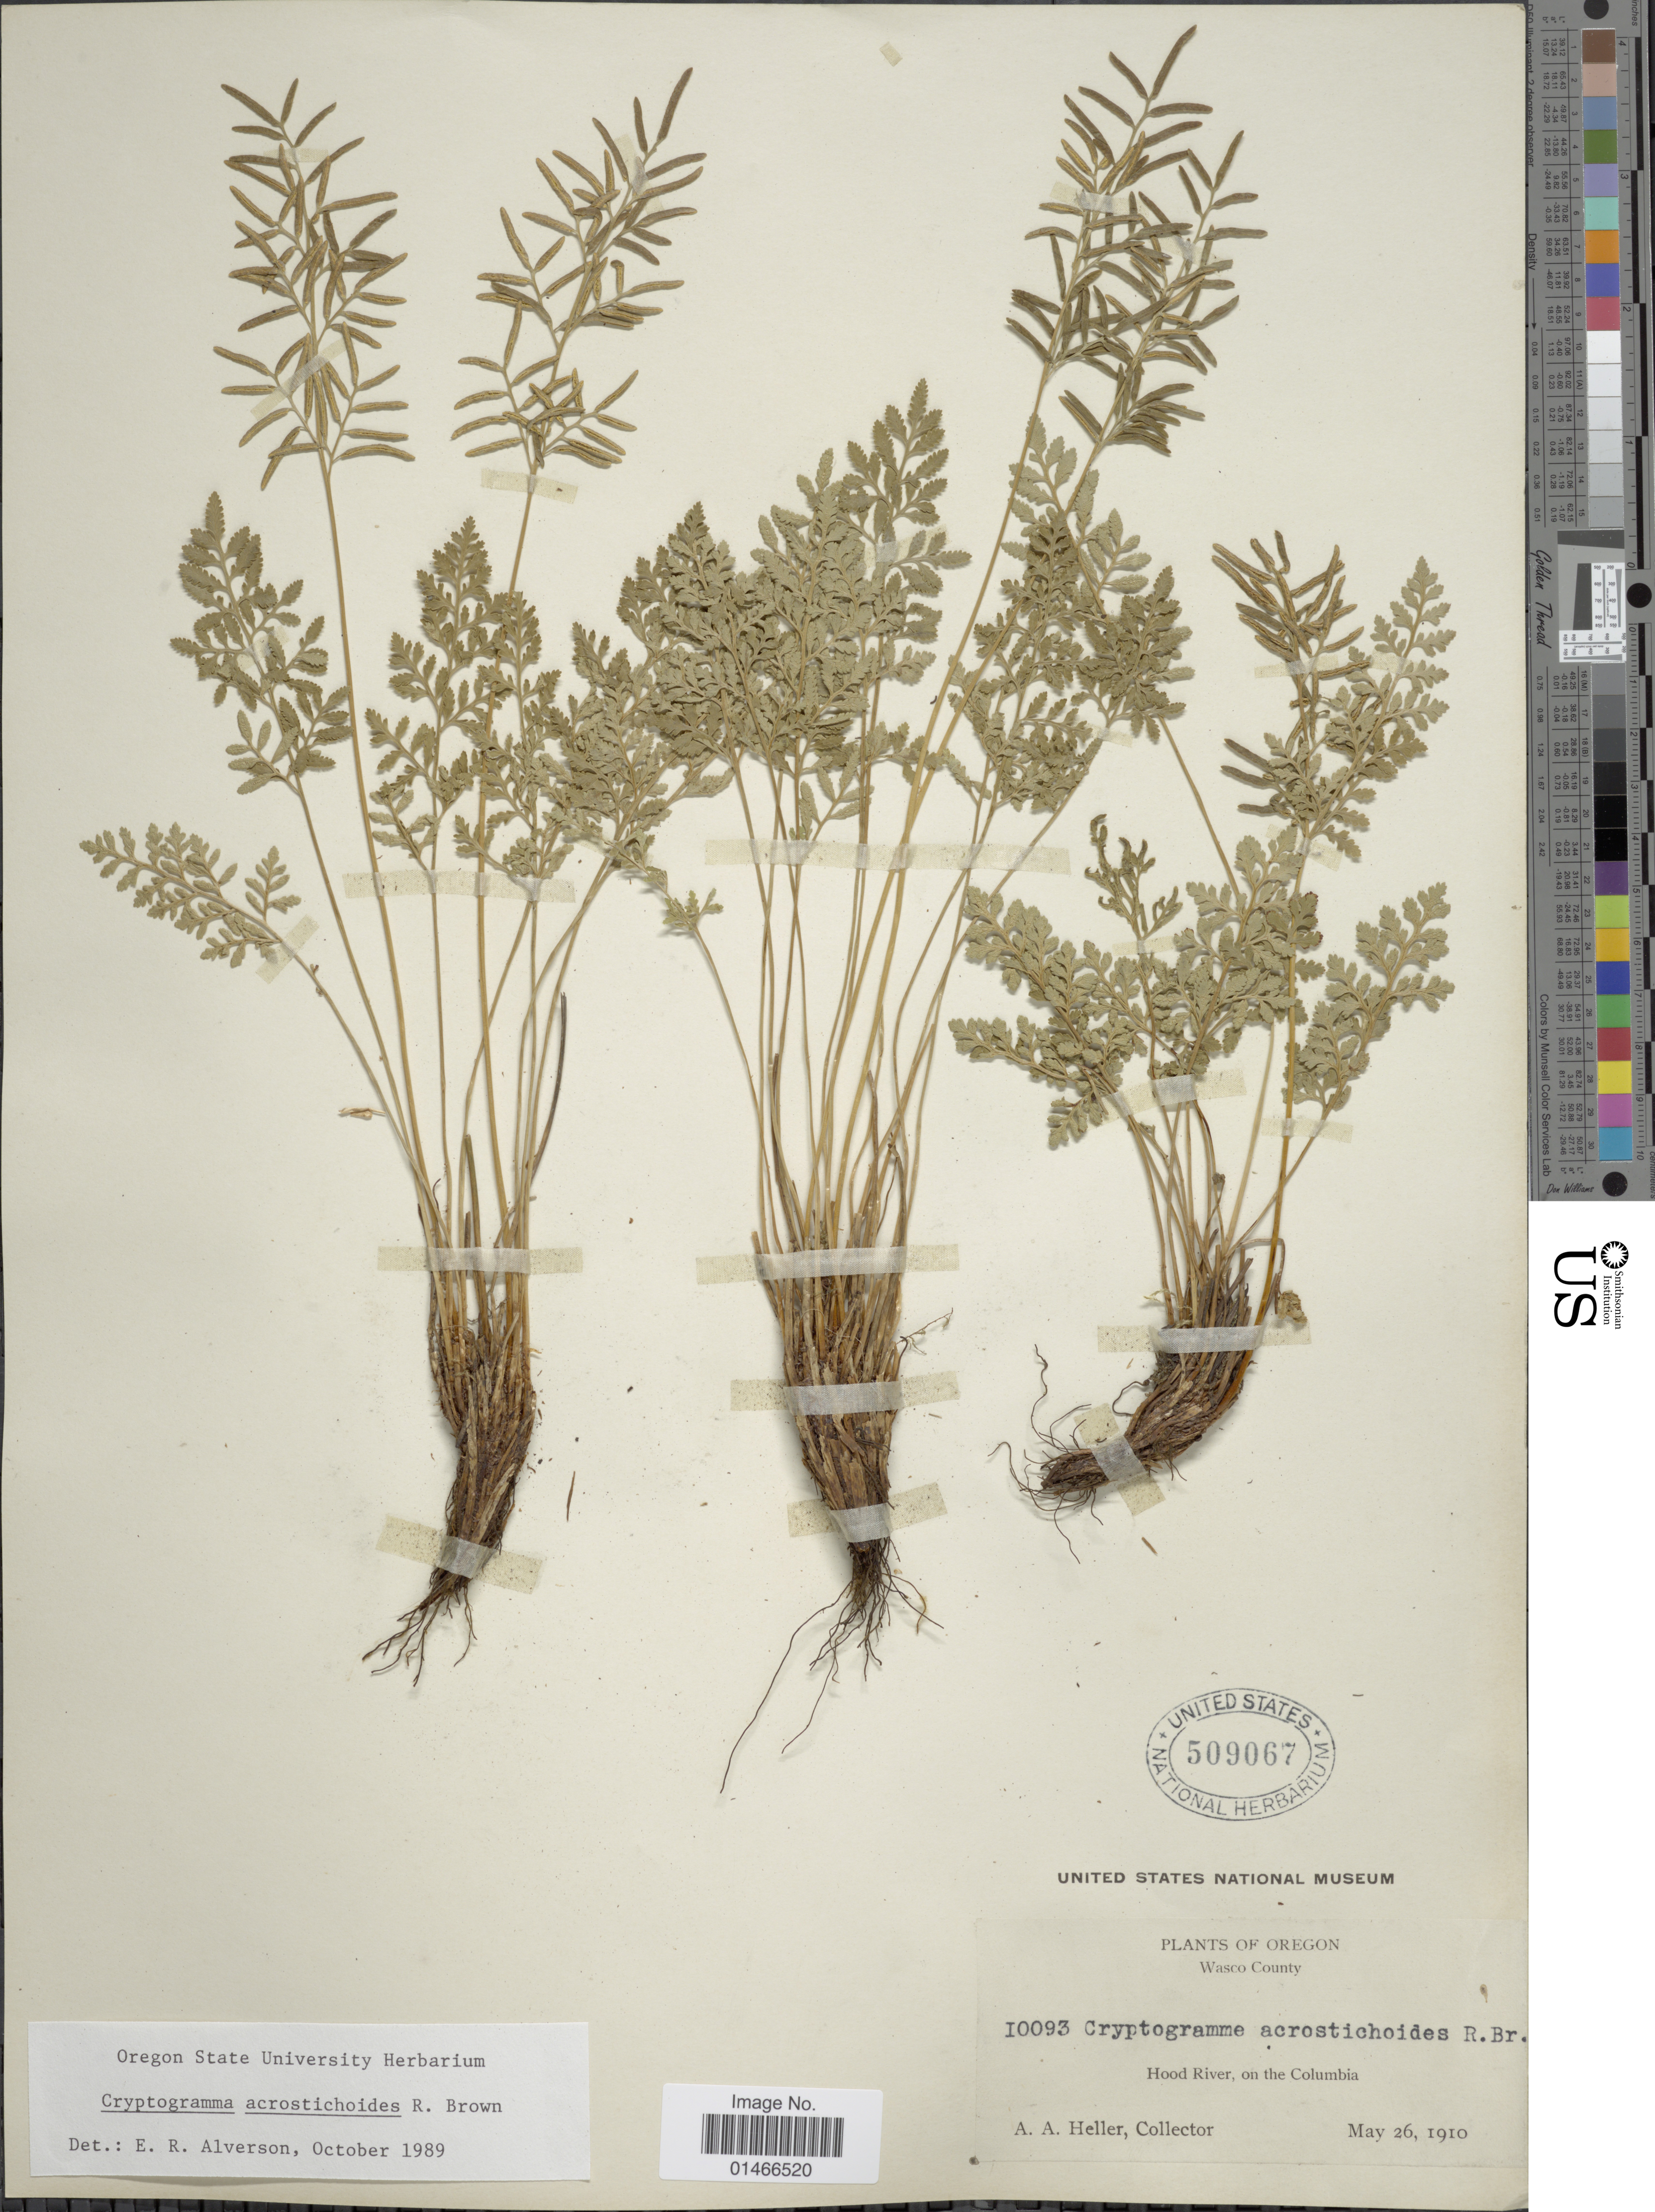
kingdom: Plantae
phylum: Tracheophyta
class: Polypodiopsida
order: Polypodiales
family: Pteridaceae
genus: Cryptogramma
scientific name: Cryptogramma acrostichoides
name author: R. Br.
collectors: A. A. Heller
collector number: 10093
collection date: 1910-05-26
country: United States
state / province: Oregon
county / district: Wasco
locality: Wasco County. Hood River, on the Columbia.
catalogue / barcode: US 509067